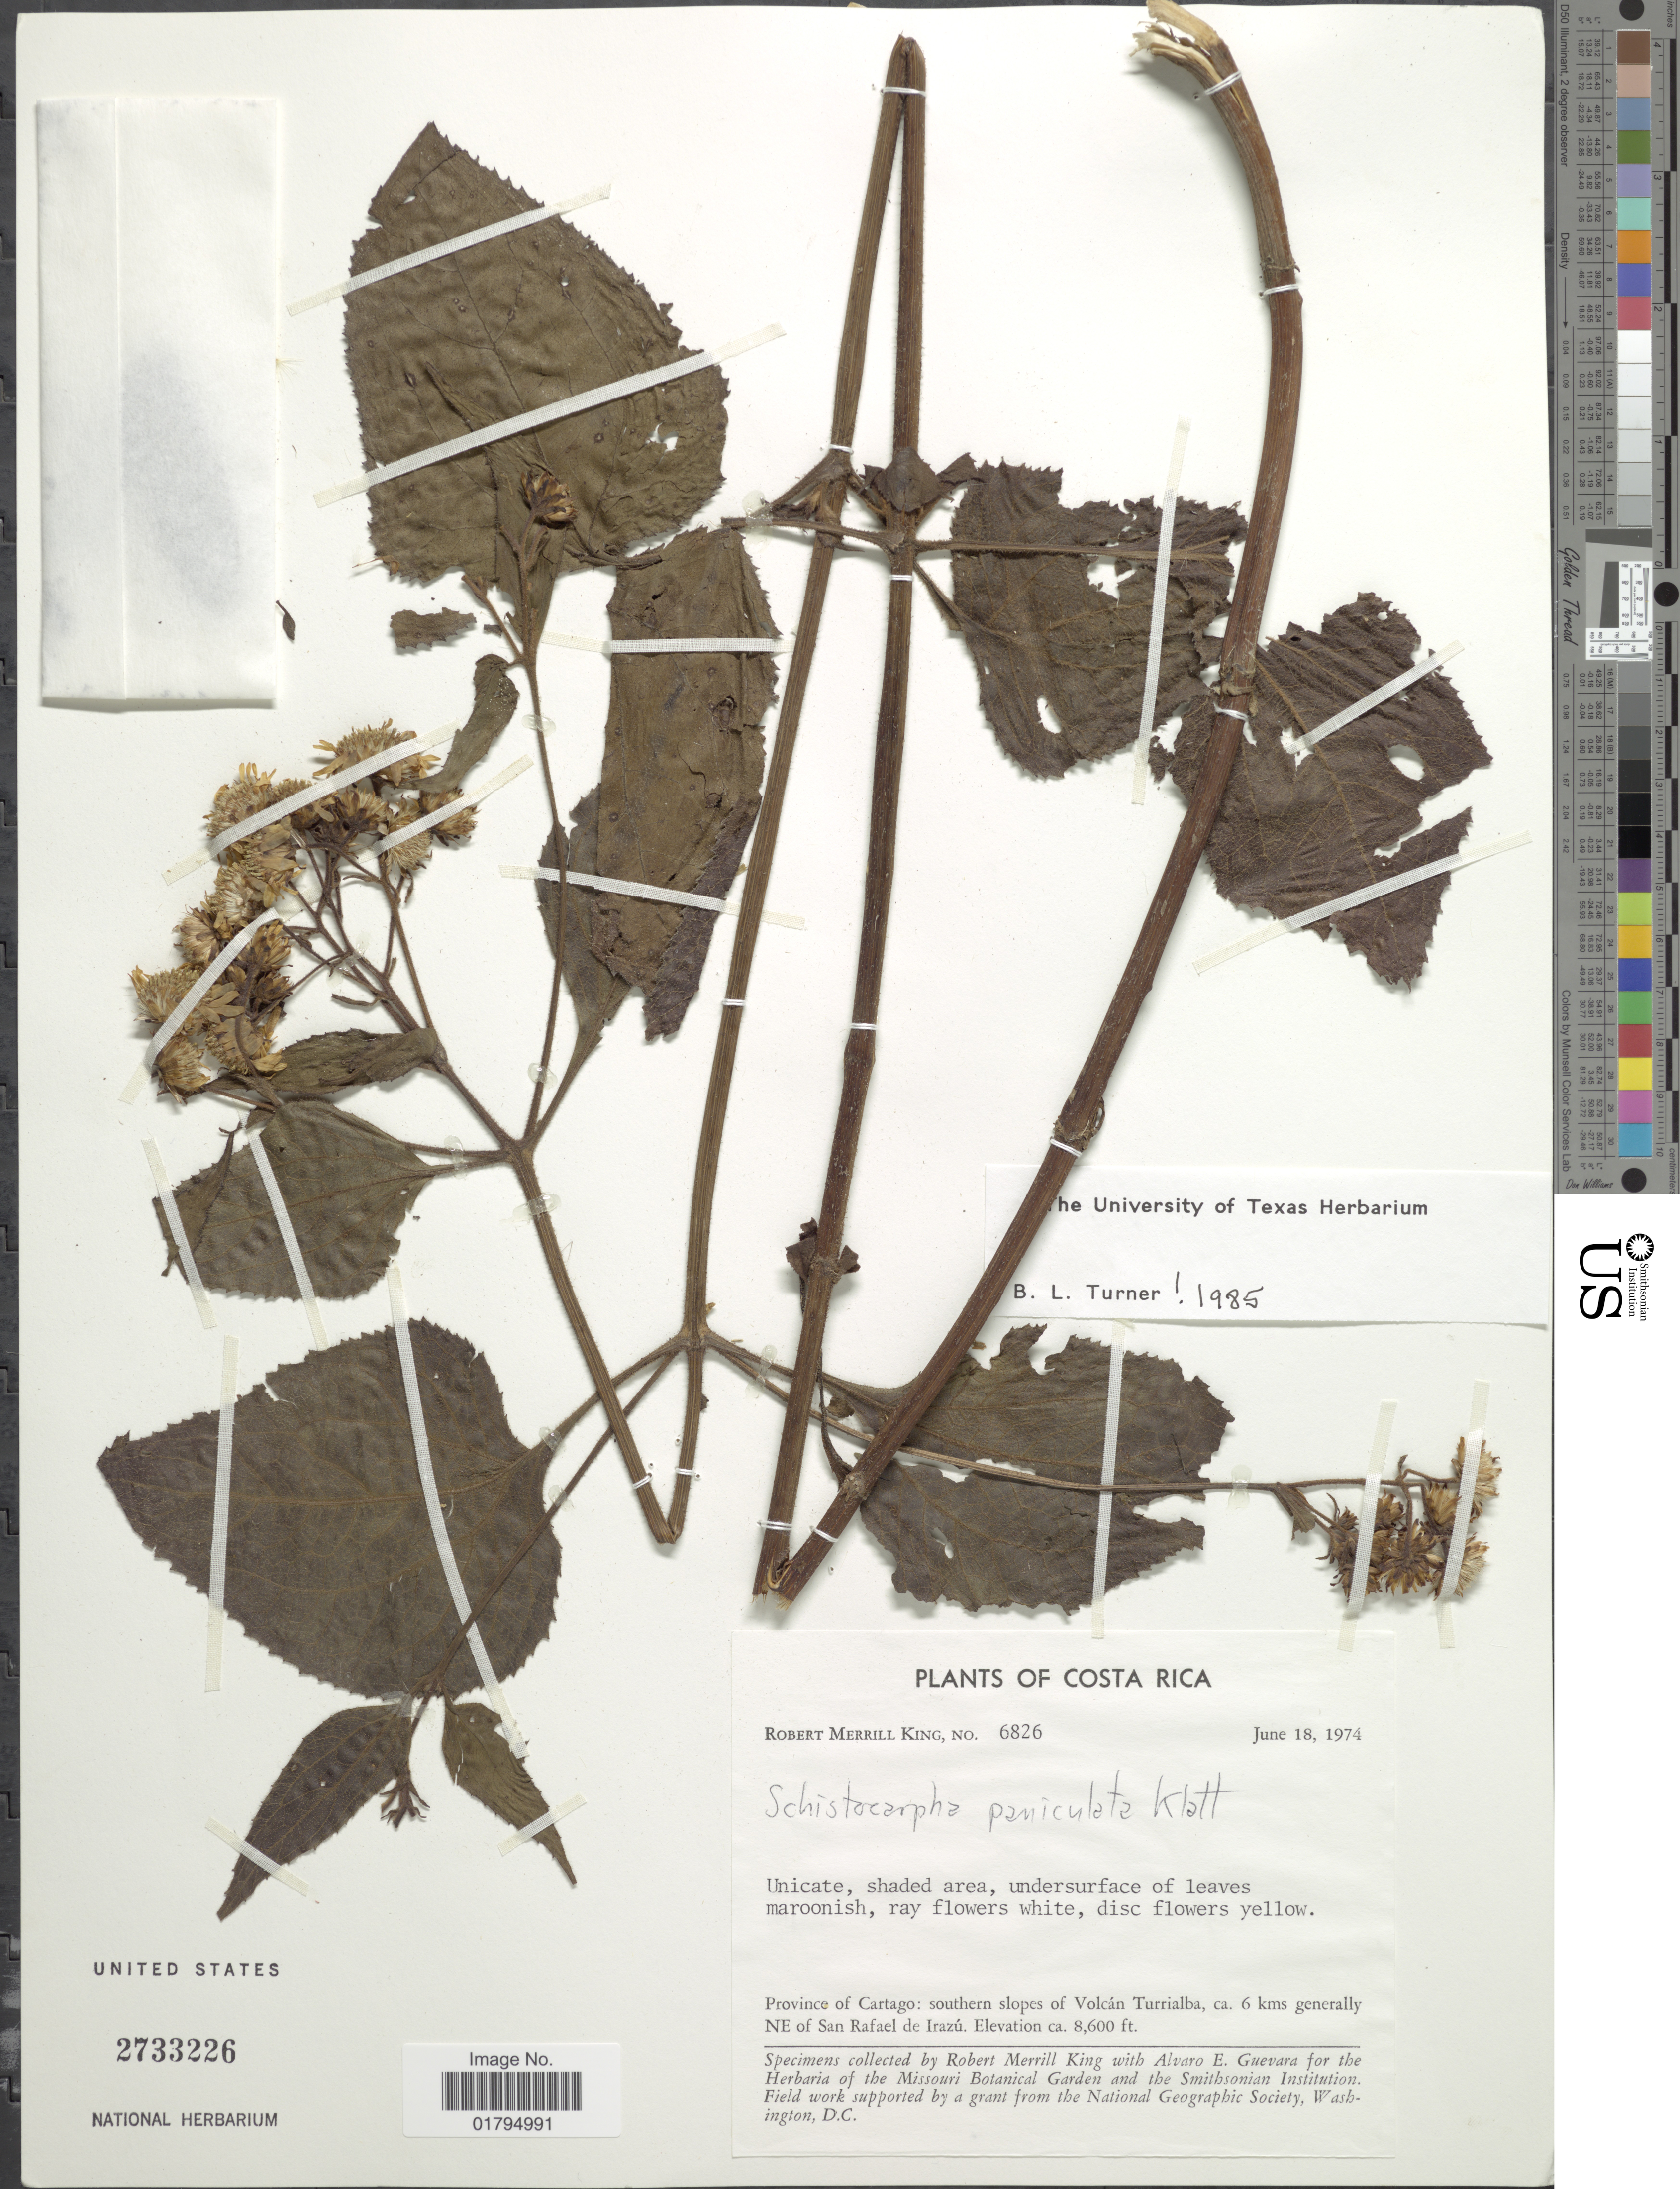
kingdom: Plantae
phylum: Tracheophyta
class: Magnoliopsida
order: Asterales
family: Asteraceae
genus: Schistocarpha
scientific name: Schistocarpha paniculata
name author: Klatt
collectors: R. M. King & A. E. Guevara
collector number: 6826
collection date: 1974-06-18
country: Costa Rica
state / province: Cartago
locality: Southern slopes of Volcan Turrialba, ca. 6 kms generally NE of San Rafael de Irazu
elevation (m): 2621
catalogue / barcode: US 2733226